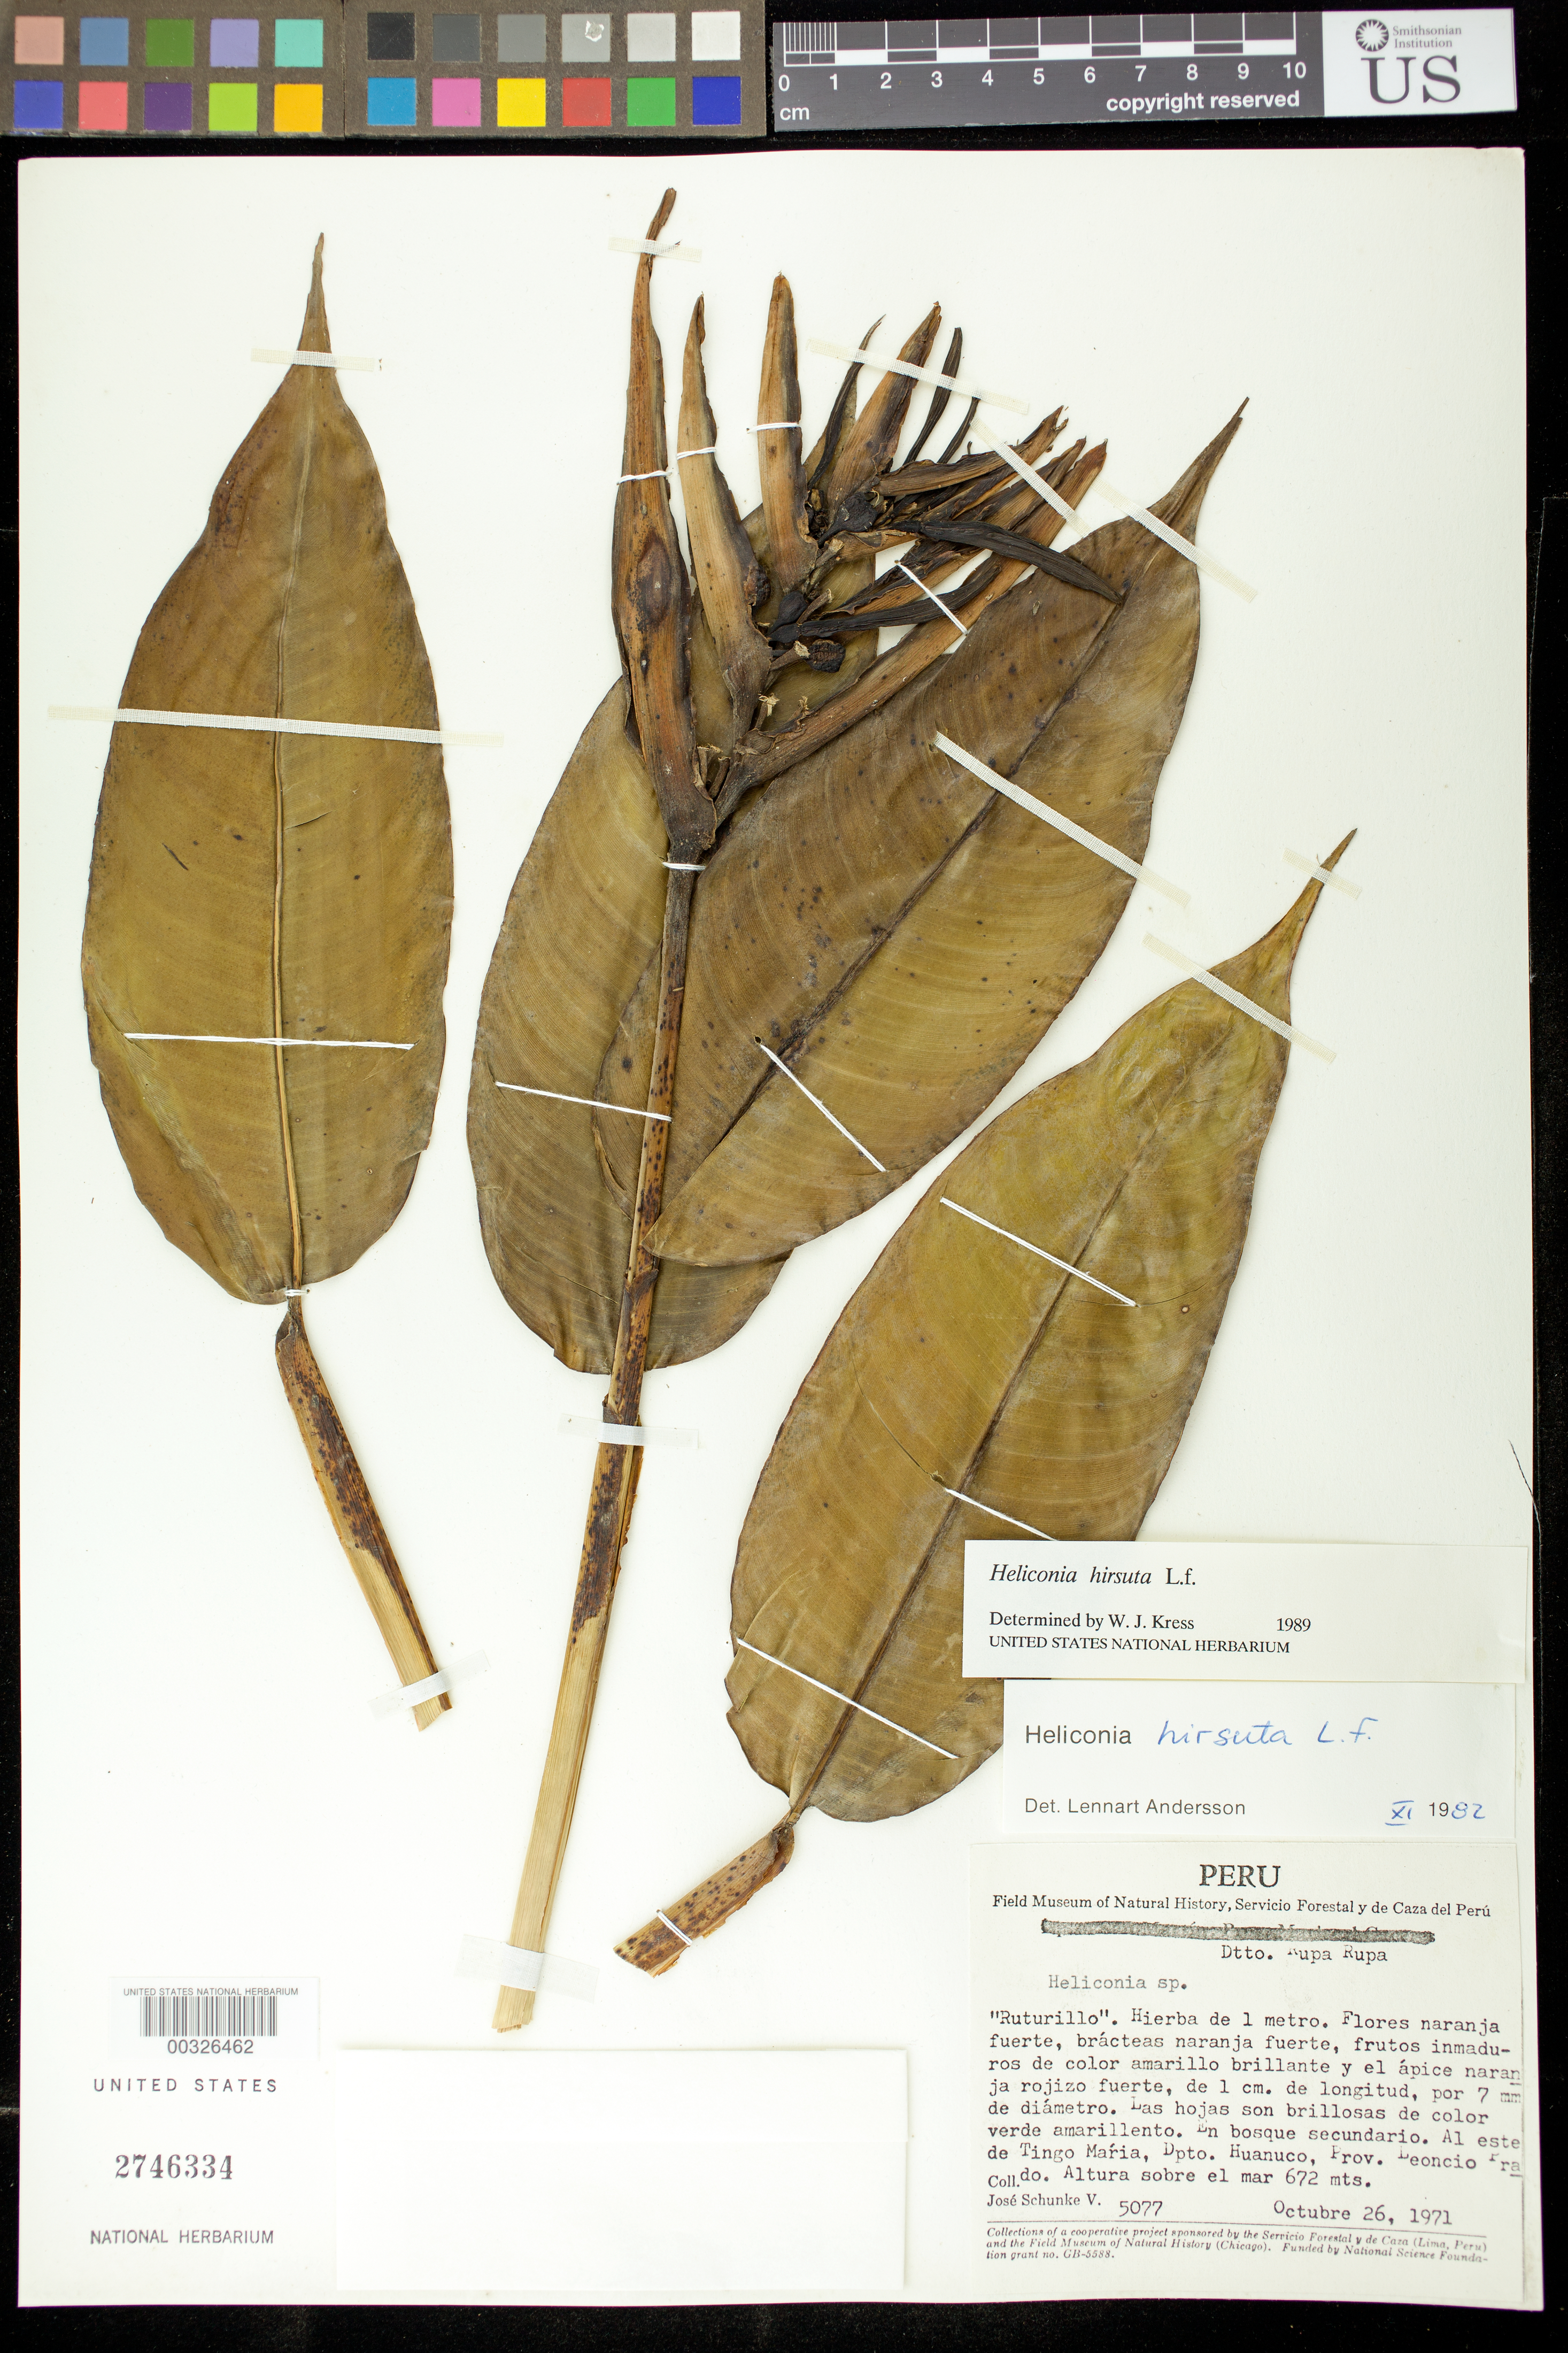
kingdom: Plantae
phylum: Tracheophyta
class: Liliopsida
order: Zingiberales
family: Heliconiaceae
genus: Heliconia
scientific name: Heliconia hirsuta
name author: L. f.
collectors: J. Schunke Vigo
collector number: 5077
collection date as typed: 26 Oct 1971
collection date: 1971-10-26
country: Peru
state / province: Huánuco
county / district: Leoncio Prado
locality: Distrito Rupa Rupa, E of Tingo María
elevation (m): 672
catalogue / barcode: US 2746334